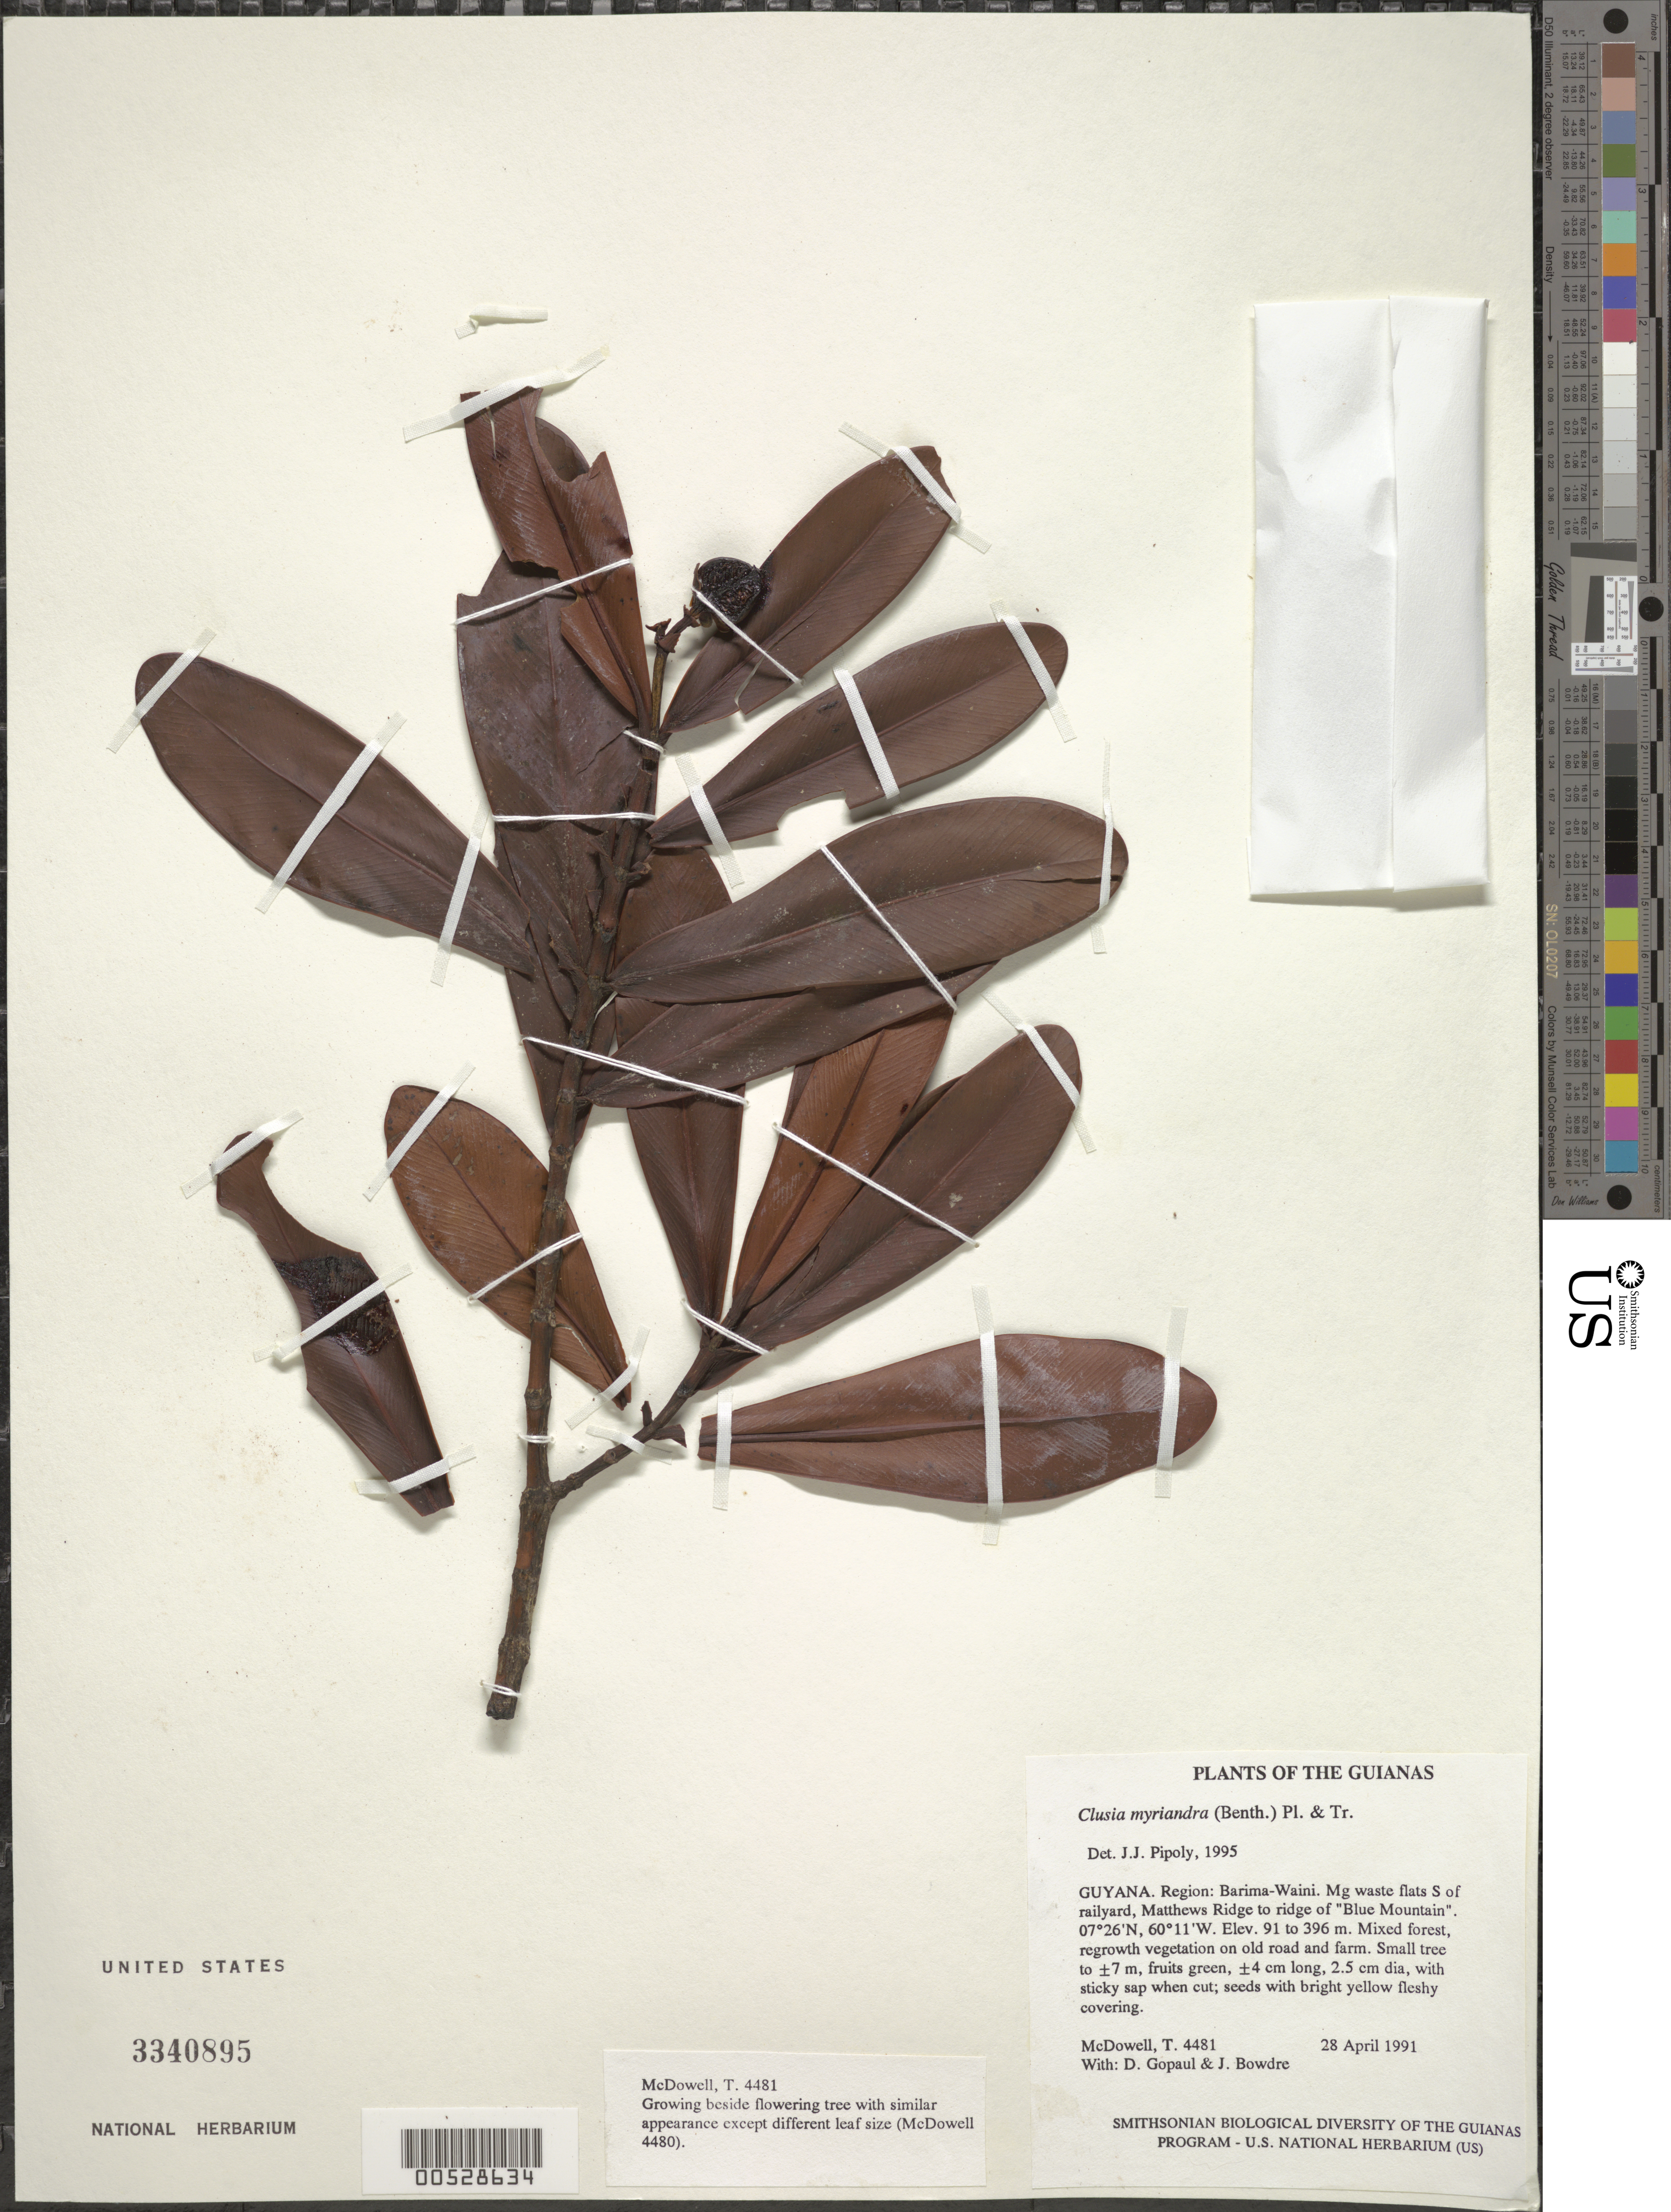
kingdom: Plantae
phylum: Tracheophyta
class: Magnoliopsida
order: Malpighiales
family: Clusiaceae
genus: Clusia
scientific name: Clusia myriandra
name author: (Benth.) Planch. & Triana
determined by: Pipoly, J. J., III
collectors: T. McDowell, D. Gopaul & J. Bowdre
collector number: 4481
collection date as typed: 28 April 1991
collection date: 1991-04-28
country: Guyana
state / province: Barima-Waini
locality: Mg waste flats S of railyard, Matthews Ridge to ridge of "Blue Mountain"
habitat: Mixed forest, regrowth vegetation on old road and farm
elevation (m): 91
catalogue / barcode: US 3340895